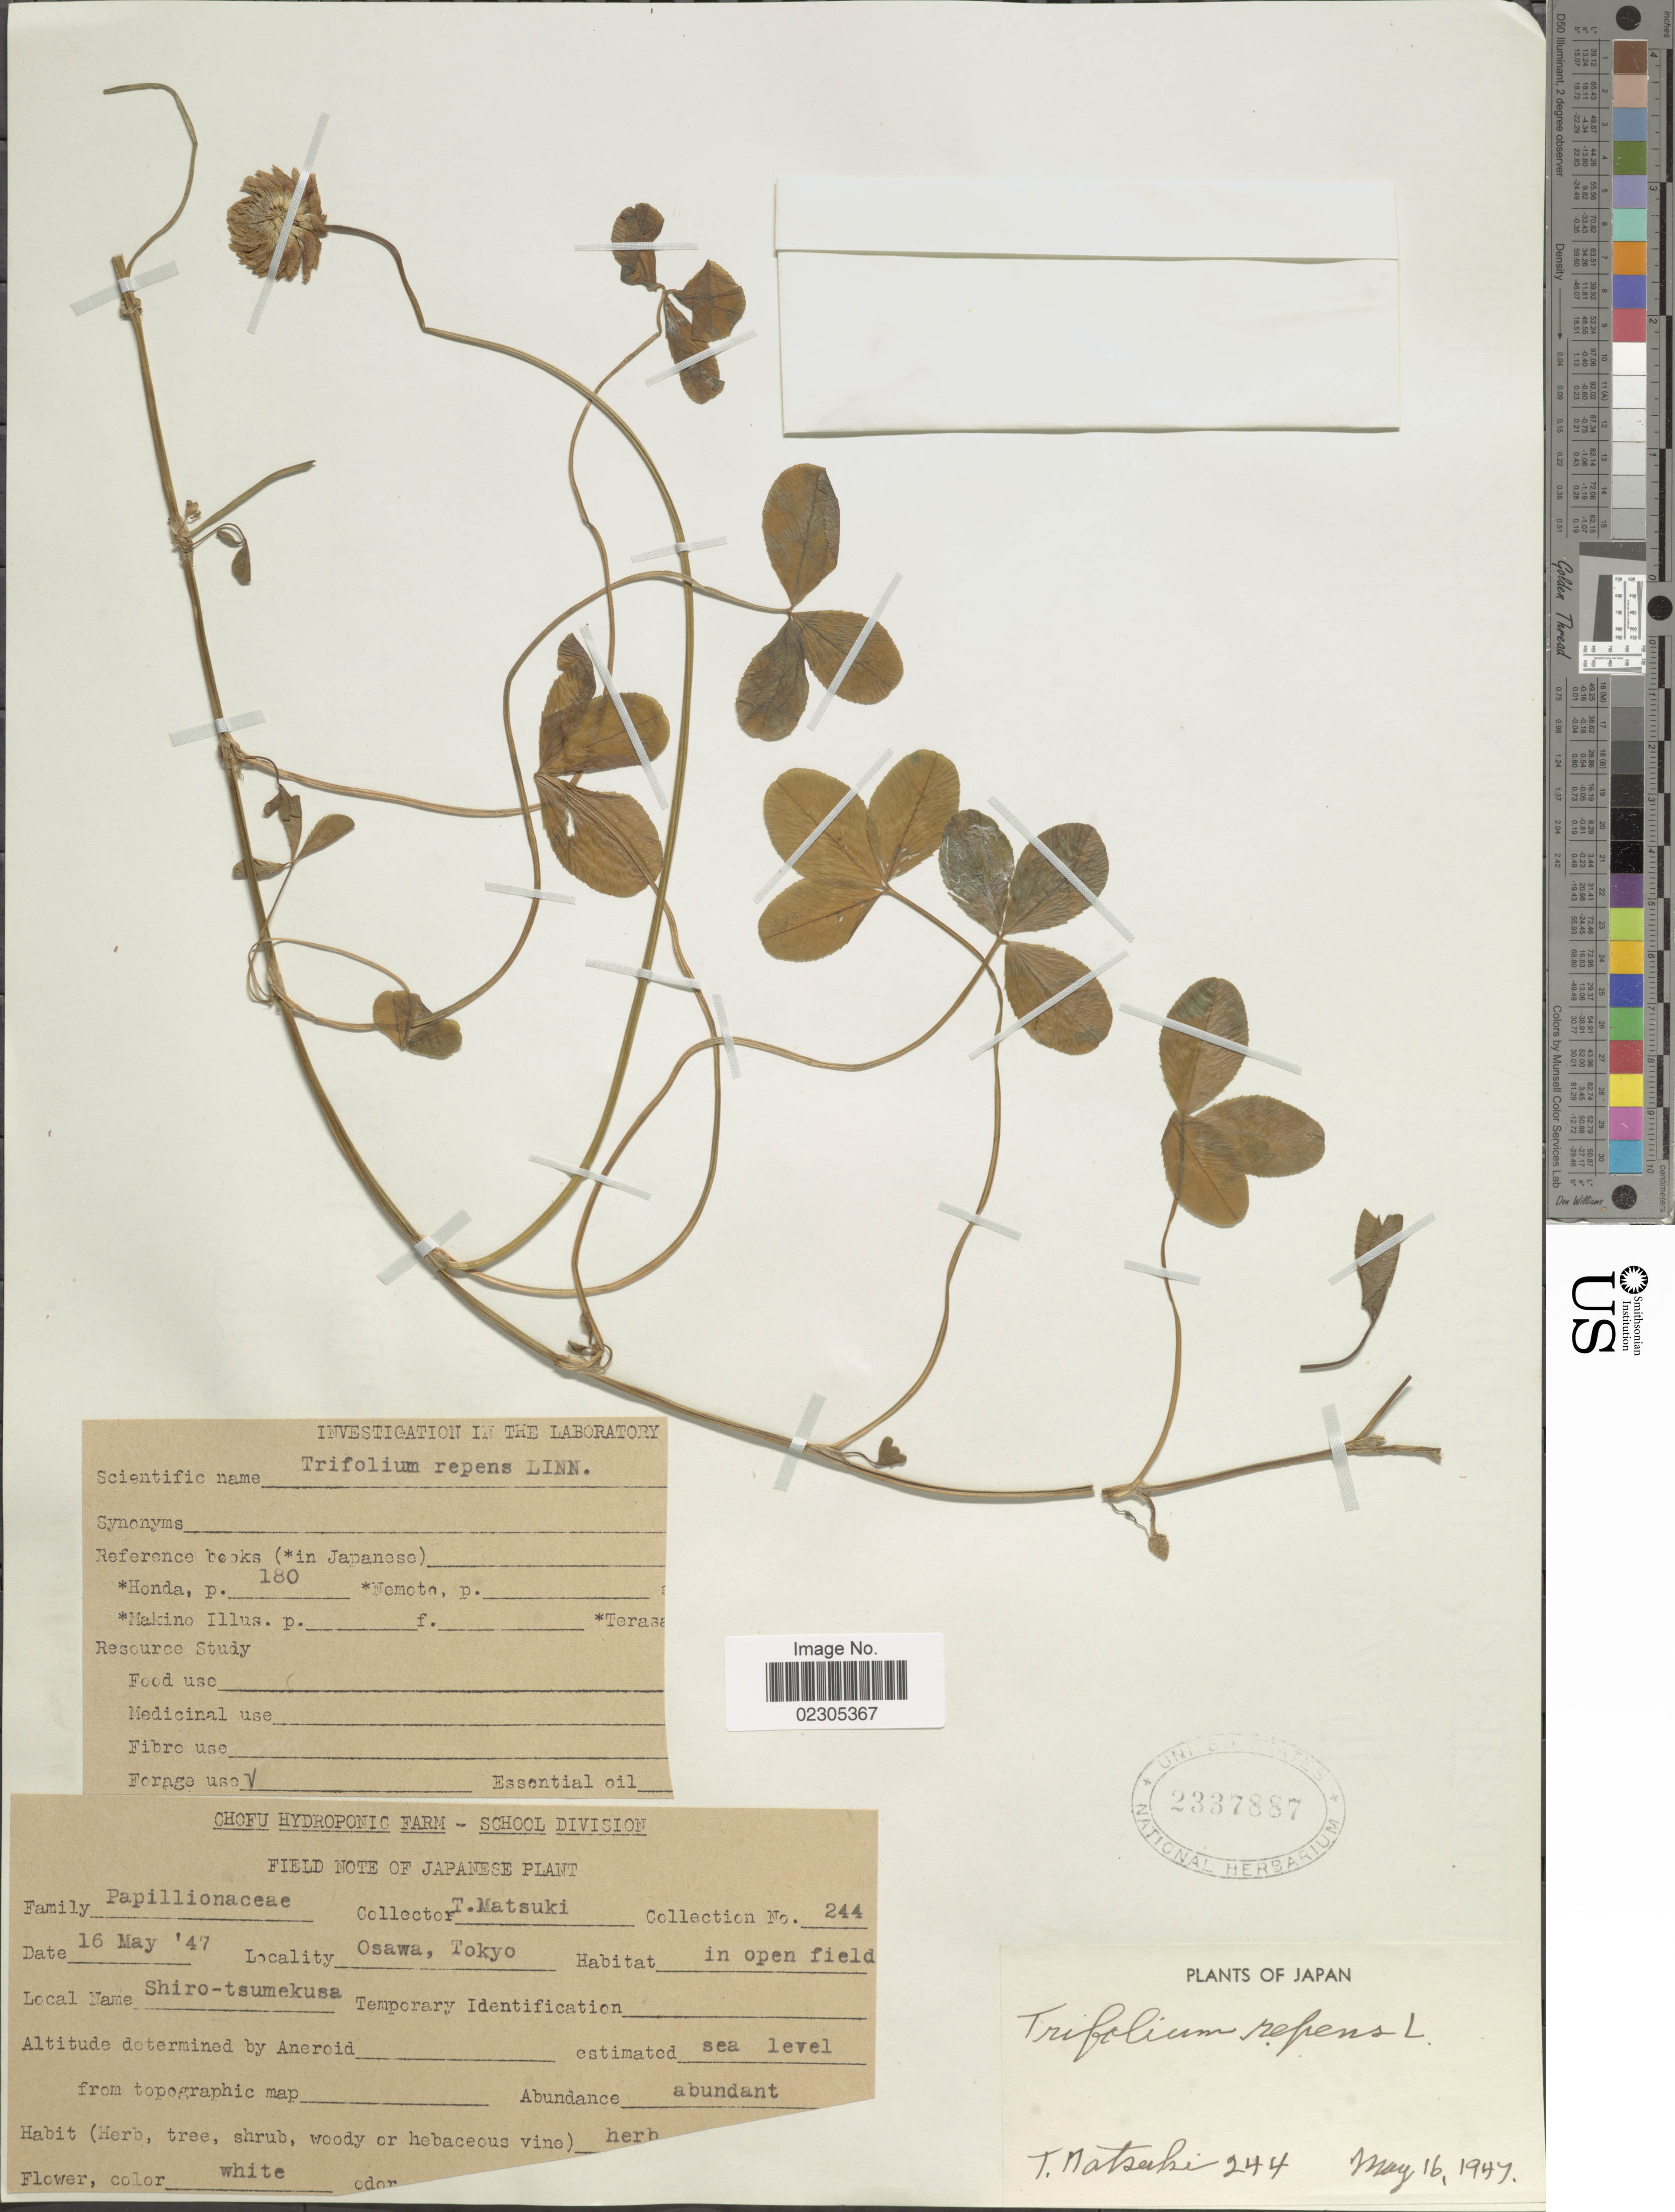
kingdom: Plantae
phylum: Tracheophyta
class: Magnoliopsida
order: Fabales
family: Fabaceae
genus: Trifolium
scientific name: Trifolium repens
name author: L.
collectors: T. Matsuki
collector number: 244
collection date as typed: Transcribed d/m/y: 16/5/47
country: Japan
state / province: Tokyo, Federal City of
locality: Osawa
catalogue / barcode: US 2337887